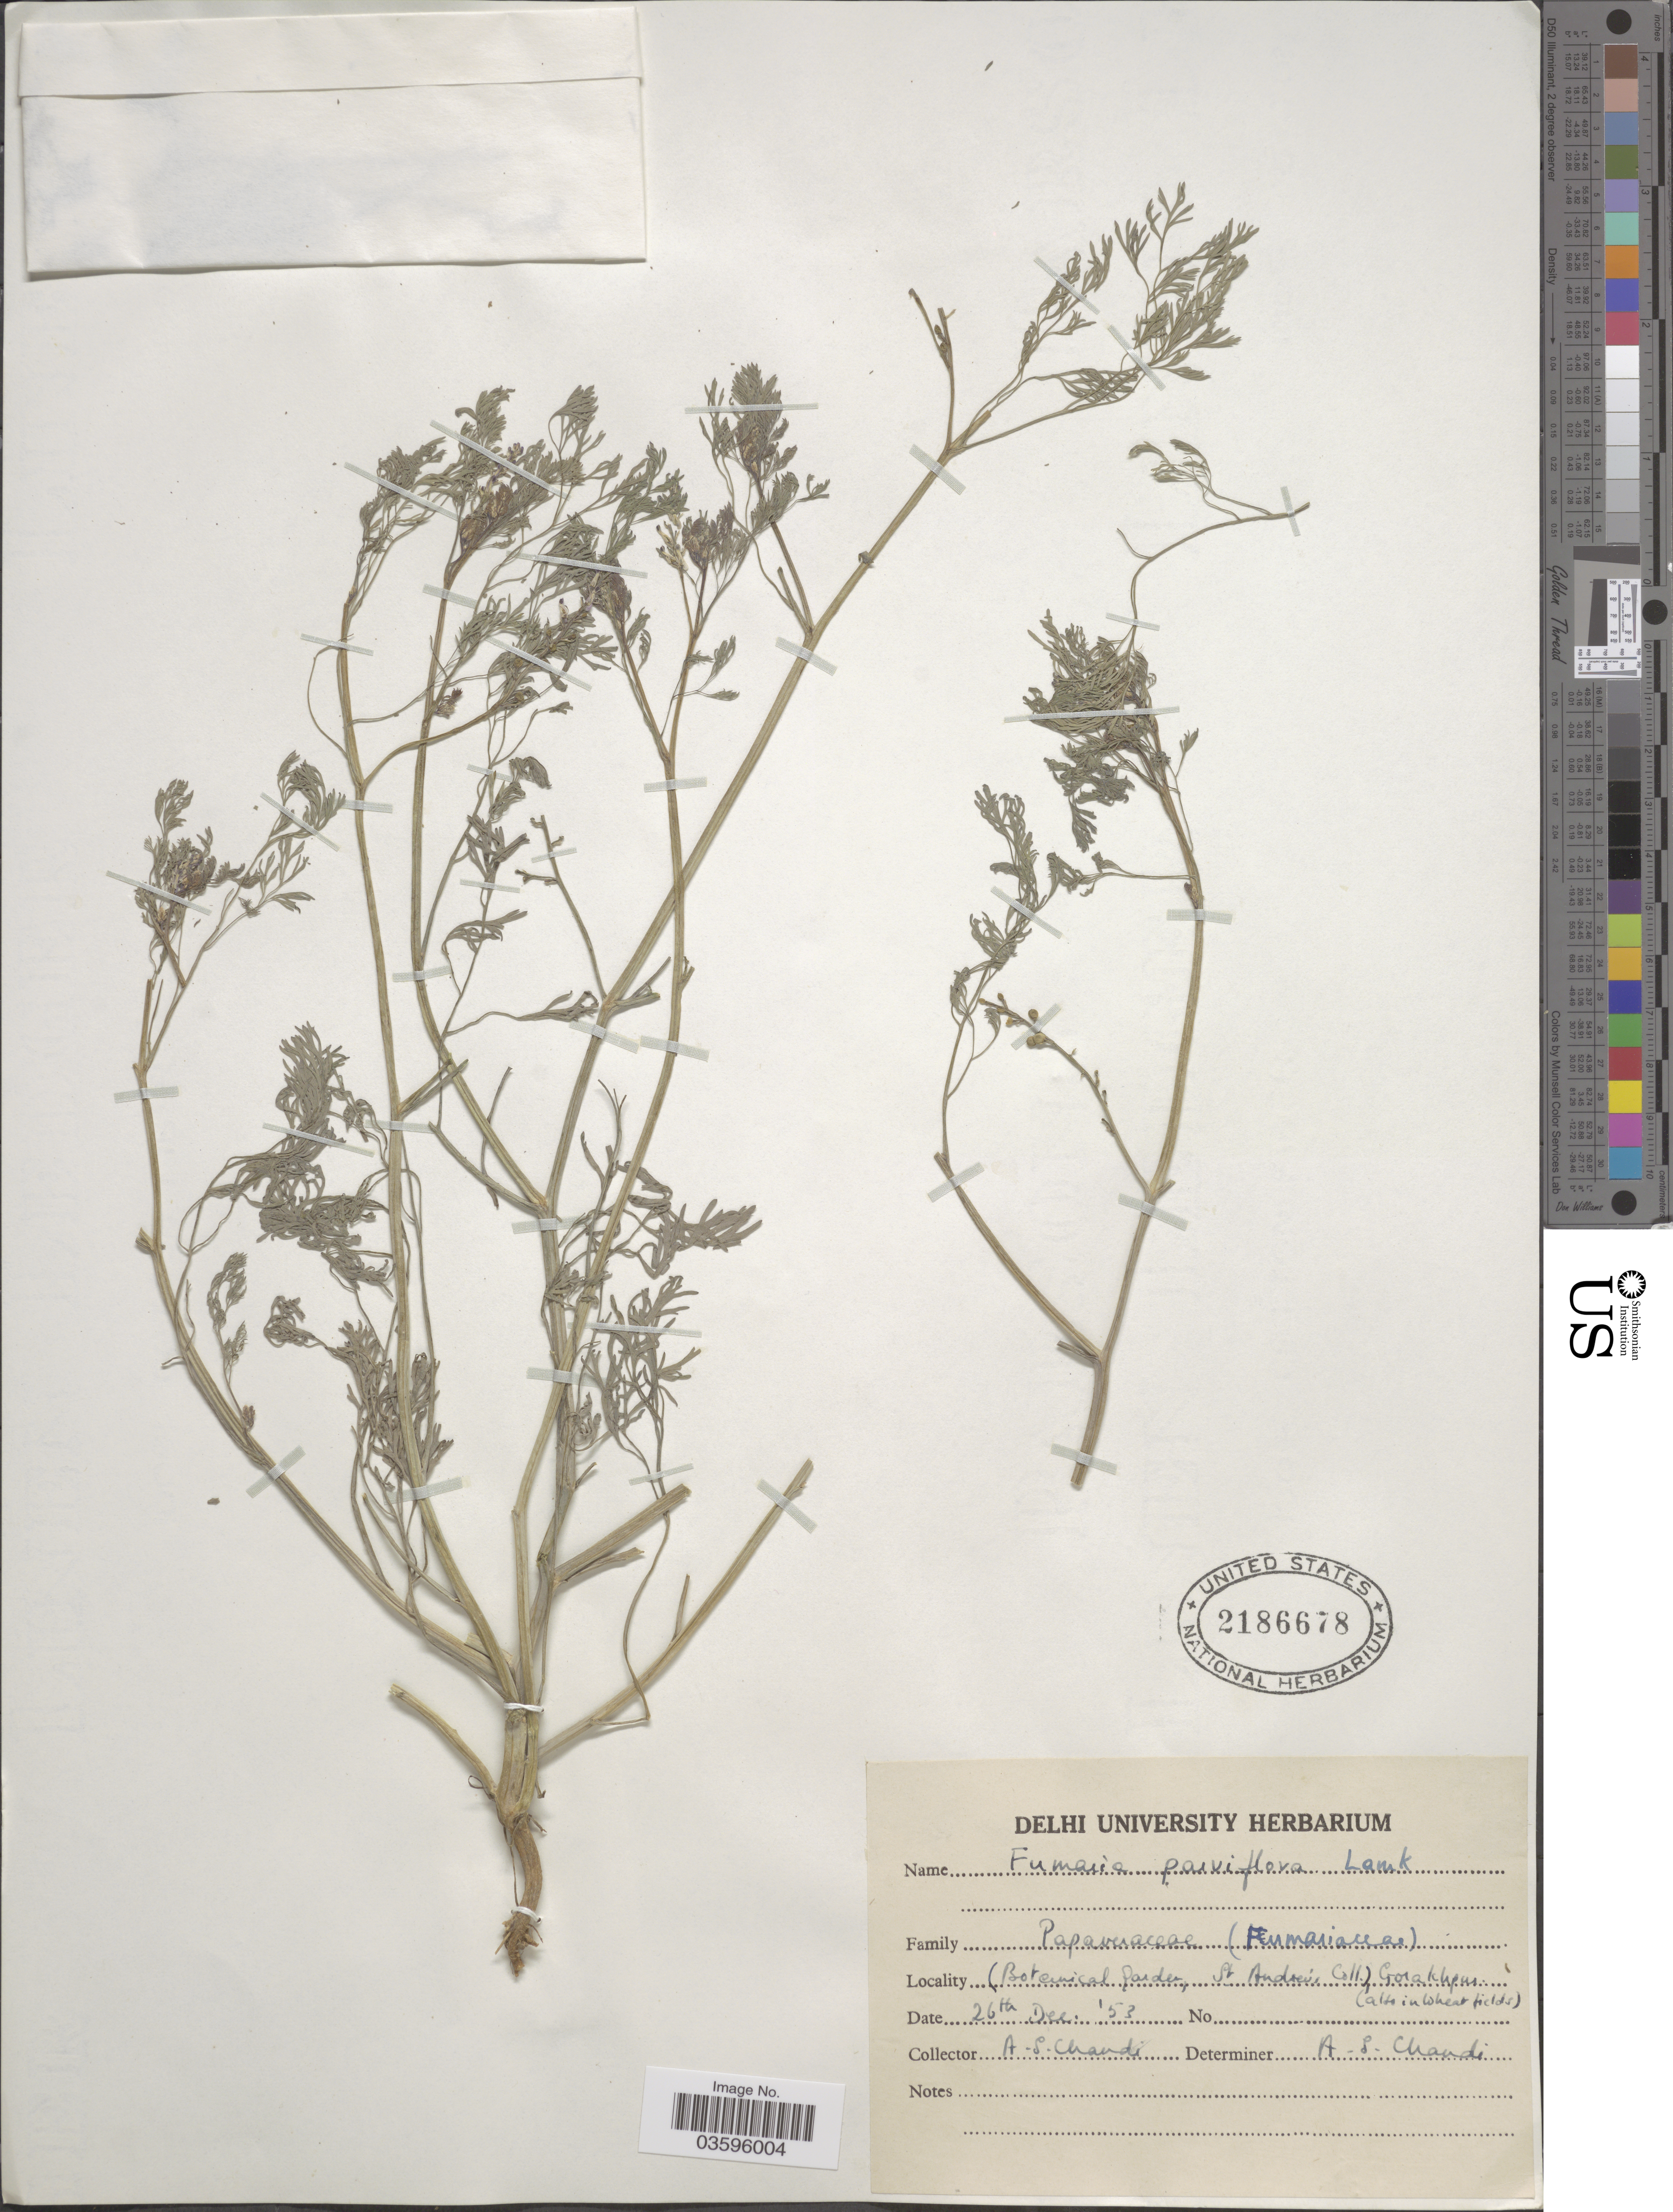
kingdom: Plantae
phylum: Tracheophyta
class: Magnoliopsida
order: Ranunculales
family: Papaveraceae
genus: Fumaria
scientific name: Fumaria parviflora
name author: Lam.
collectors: A. Chandi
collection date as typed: Transcribed d/m/y: 26/12/53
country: India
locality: (Botanical Garden, St. Andrew's Coll.) Gorakhpur (also in wheat fields).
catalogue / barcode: US 2186678